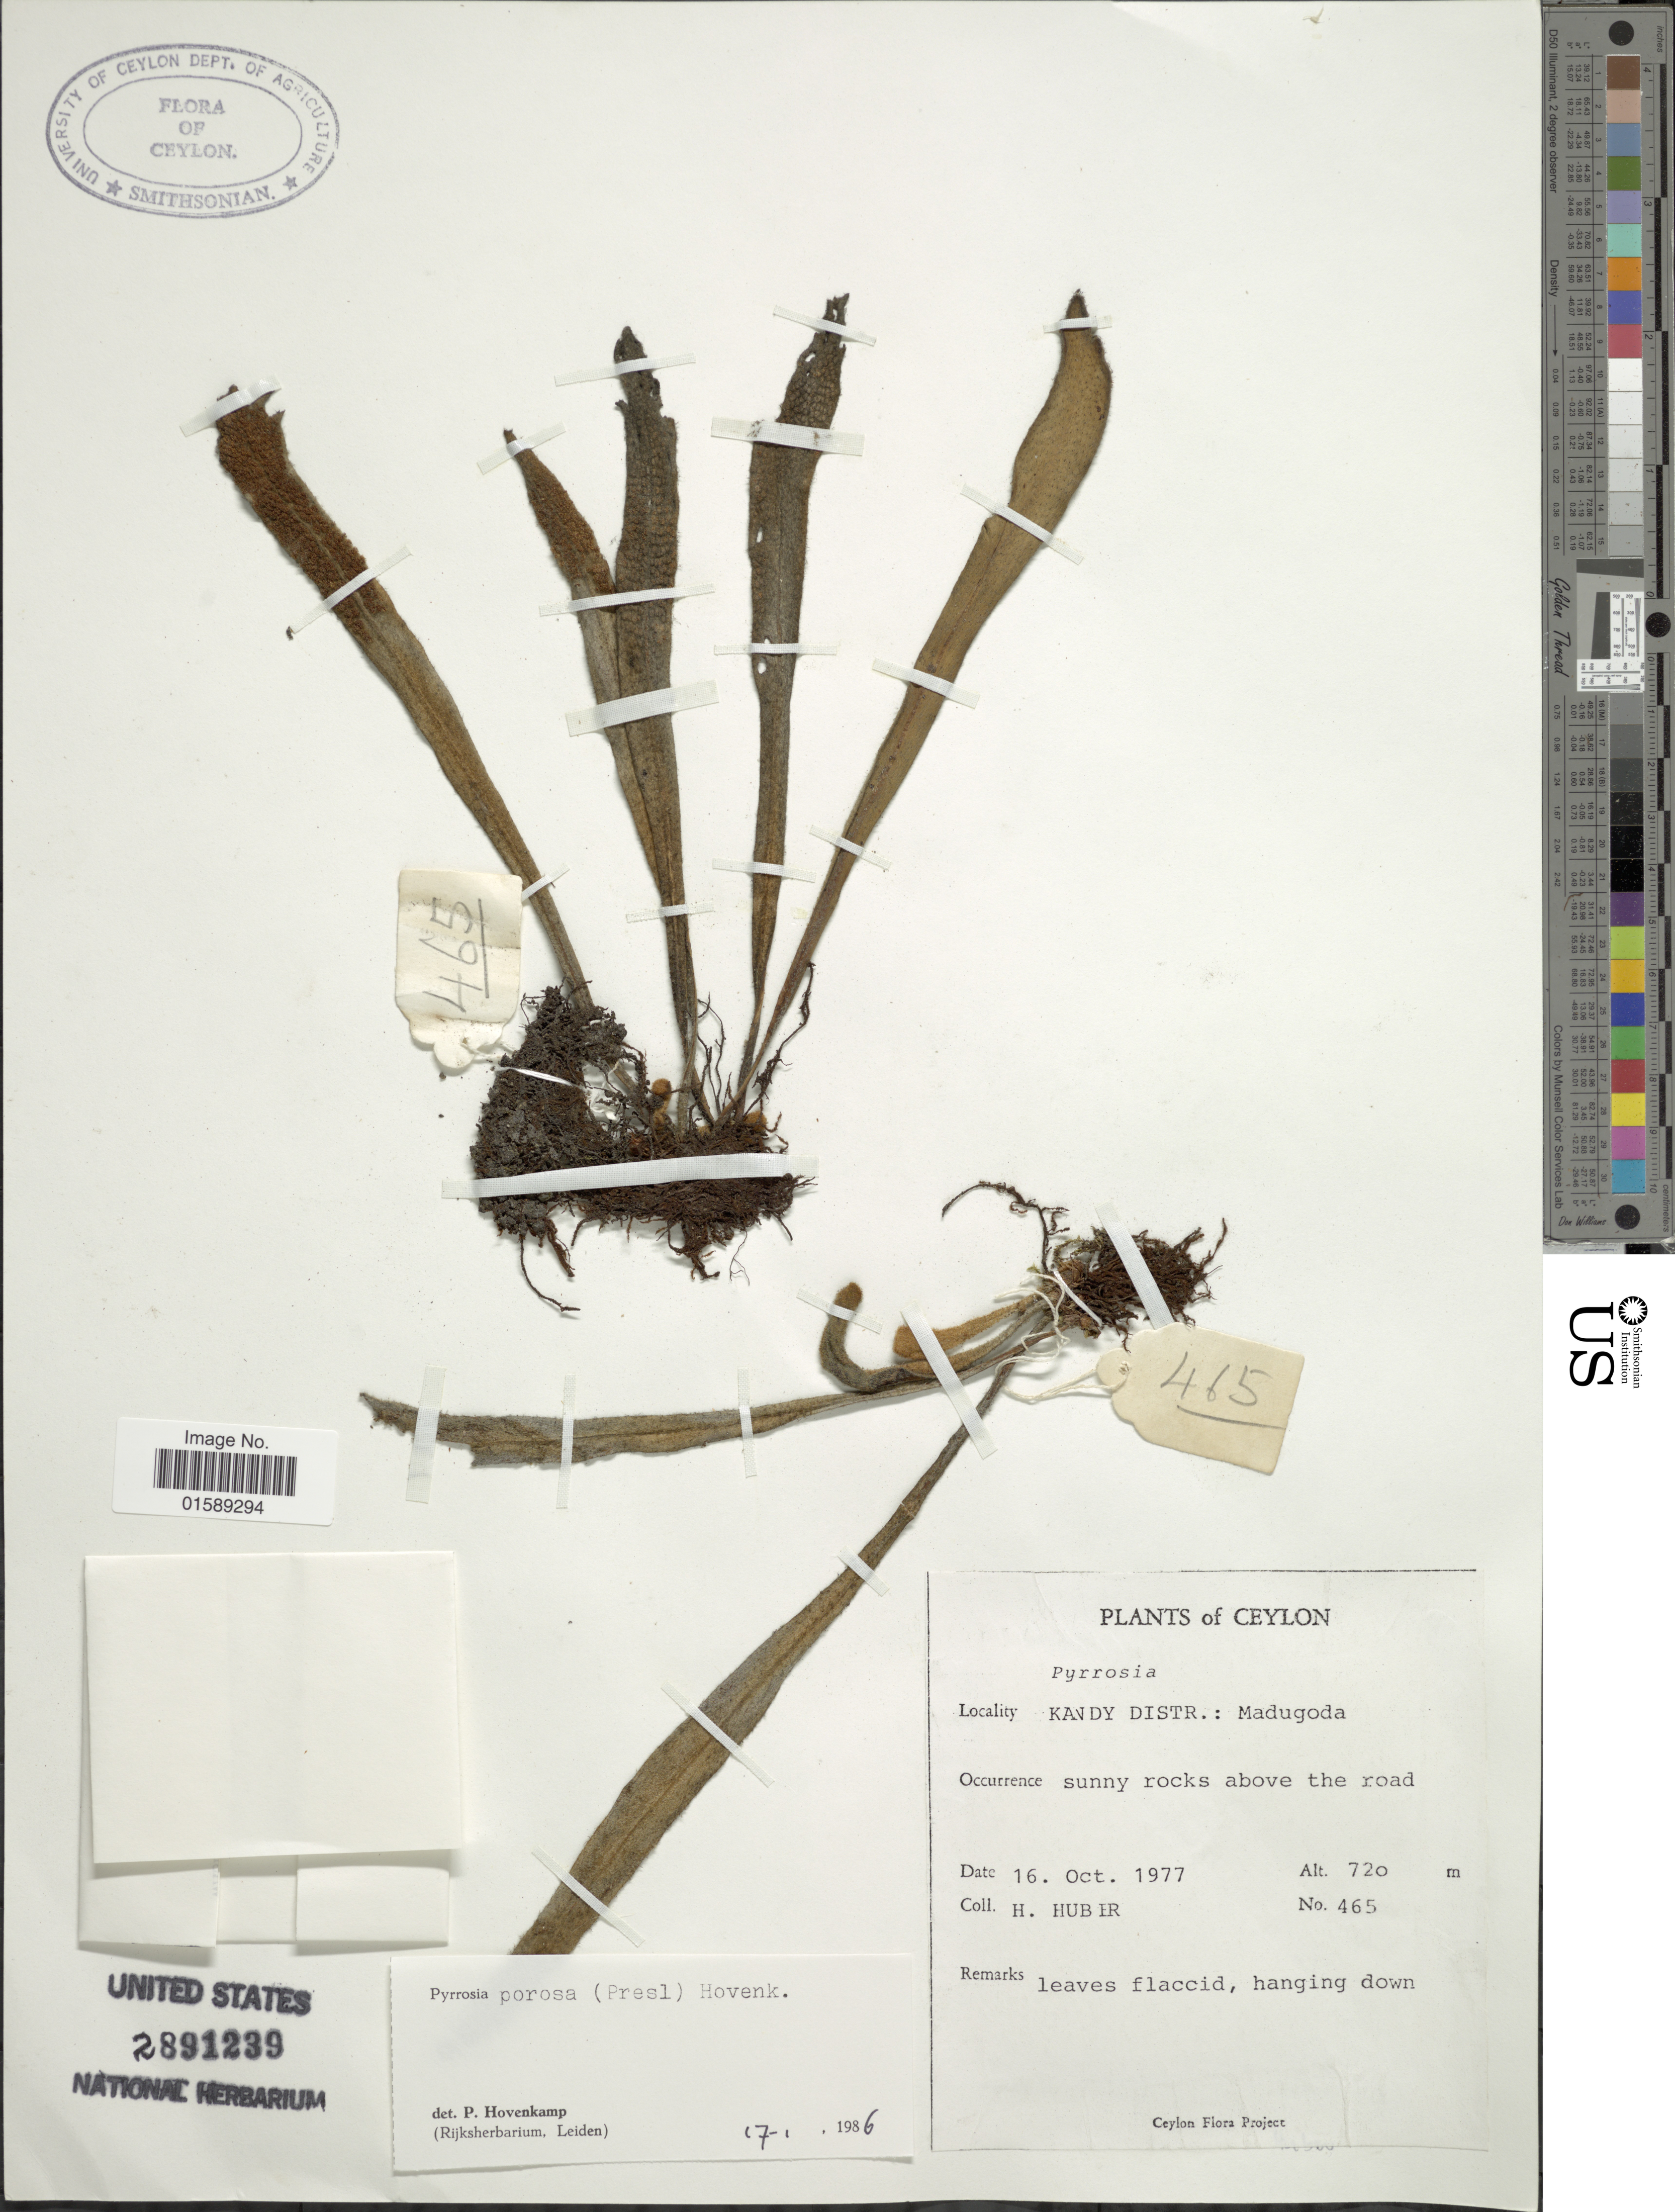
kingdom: Plantae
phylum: Tracheophyta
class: Polypodiopsida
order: Polypodiales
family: Polypodiaceae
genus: Pyrrosia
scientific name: Pyrrosia porosa var. porosa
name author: (C. Presl) Hovenkamp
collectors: H. Huber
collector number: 465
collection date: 1977-10-16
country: Sri Lanka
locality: Ceylon, Kandy Distr.: Madugoda.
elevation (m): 720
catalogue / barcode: US 2891239